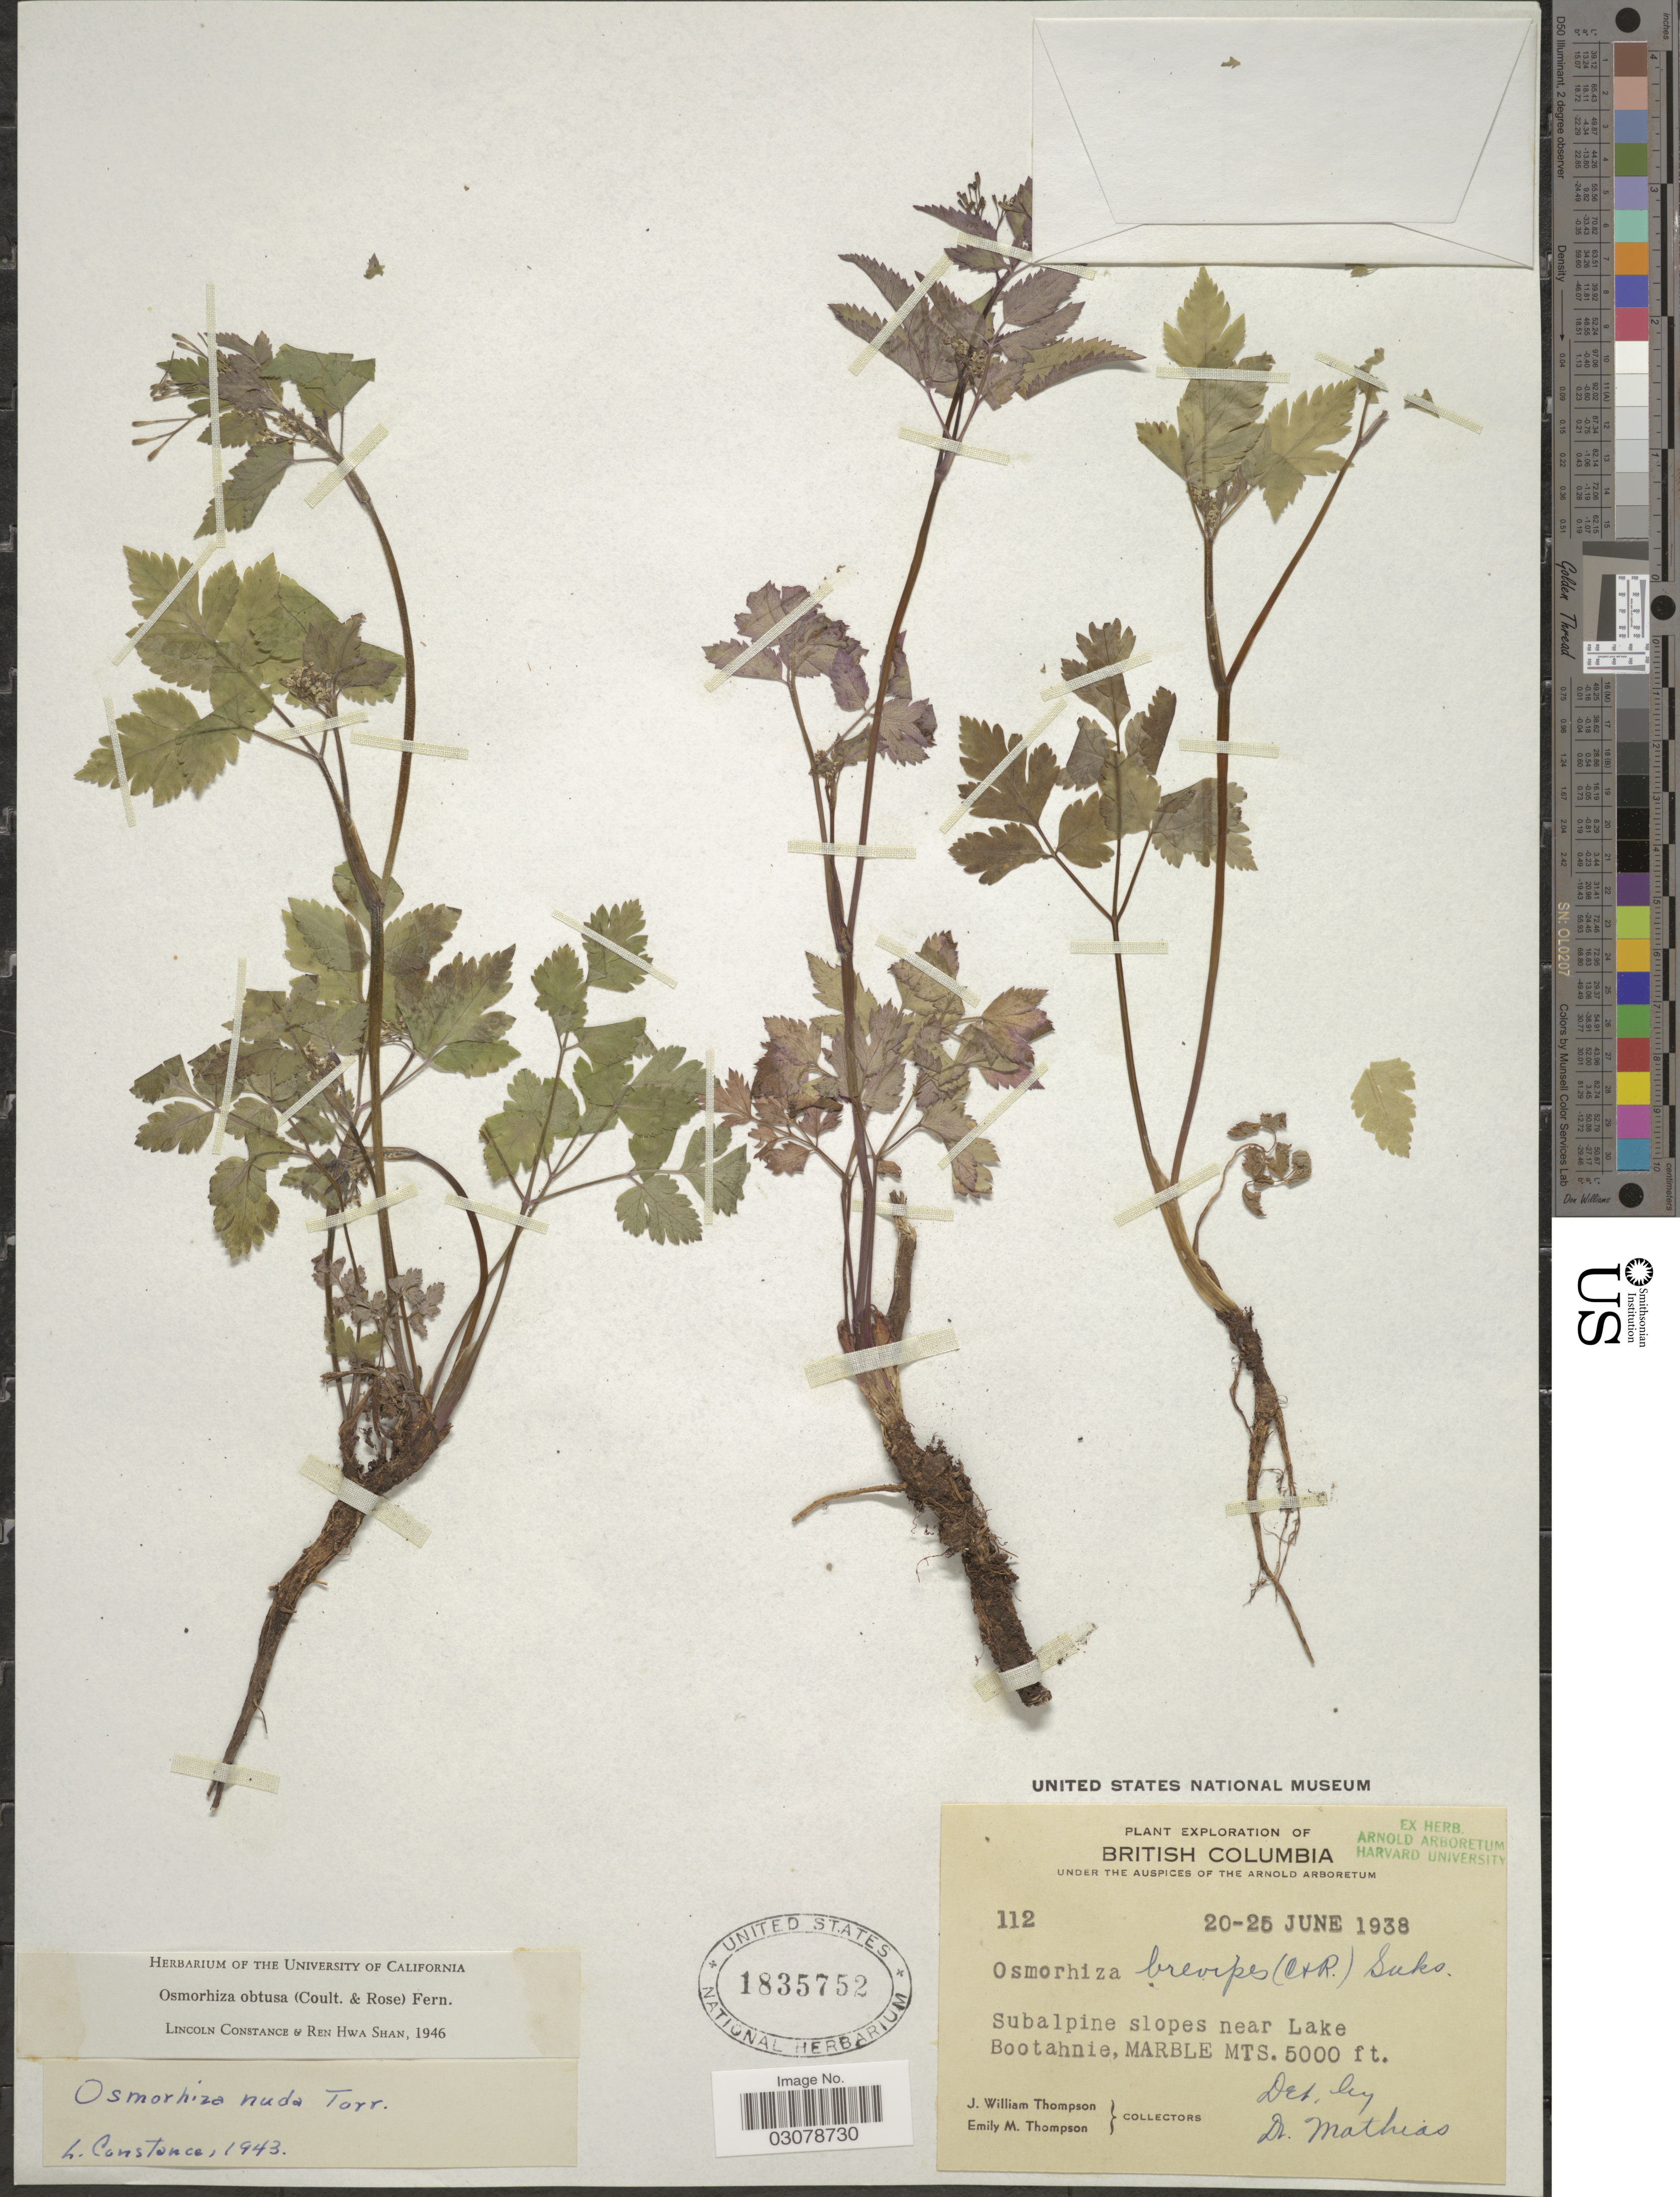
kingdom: Plantae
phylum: Tracheophyta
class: Magnoliopsida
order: Apiales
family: Apiaceae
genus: Osmorhiza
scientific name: Osmorhiza obtusa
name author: (J.M. Coult. & Rose) Fernald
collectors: J. W. Thompson & E. M. Thompson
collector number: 112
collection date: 1938-06-20/1938-06-25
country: Canada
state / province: British Columbia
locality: Subalpine slopes near Lake Bootahnie, Marble Mts.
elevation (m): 1524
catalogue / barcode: US 1835752